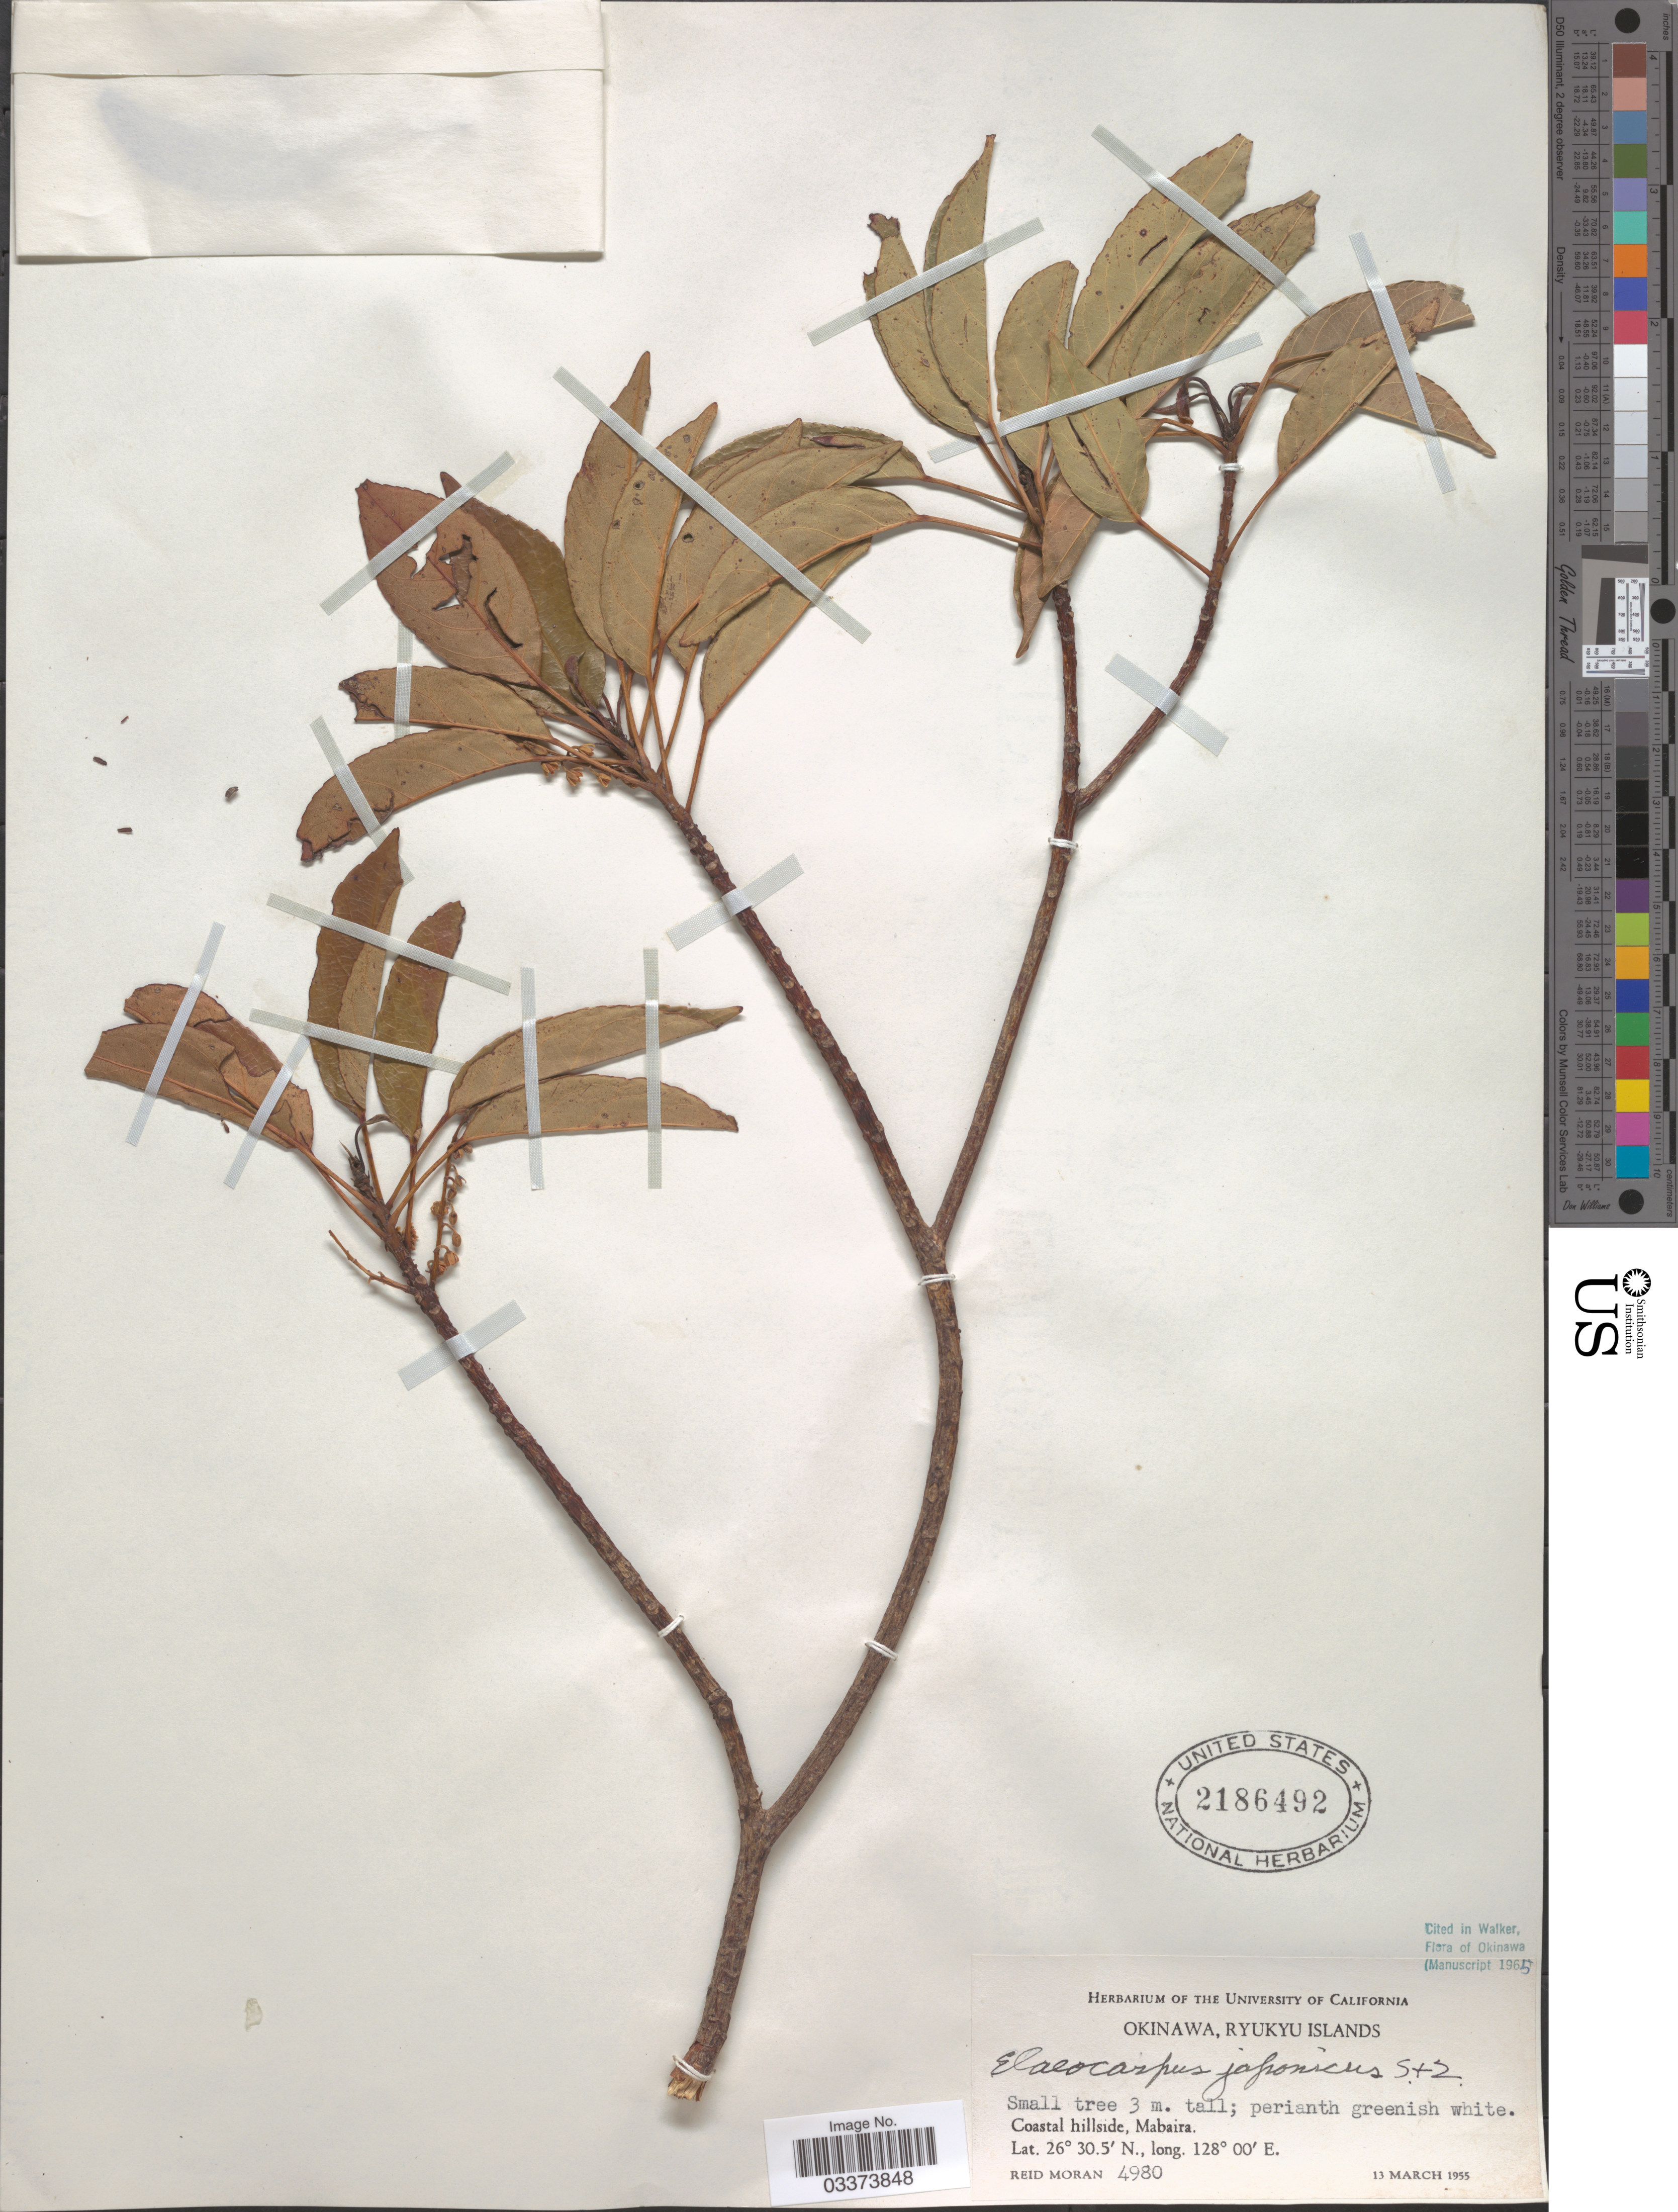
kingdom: Plantae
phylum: Tracheophyta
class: Magnoliopsida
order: Oxalidales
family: Elaeocarpaceae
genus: Elaeocarpus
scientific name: Elaeocarpus japonicus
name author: Siebold & Zucc.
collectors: R. V. Moran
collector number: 4980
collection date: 1955-03-13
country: Japan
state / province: Okinawa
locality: Ryukyu Islands, Coastal hillside, Mabaira.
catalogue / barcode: US 2186492